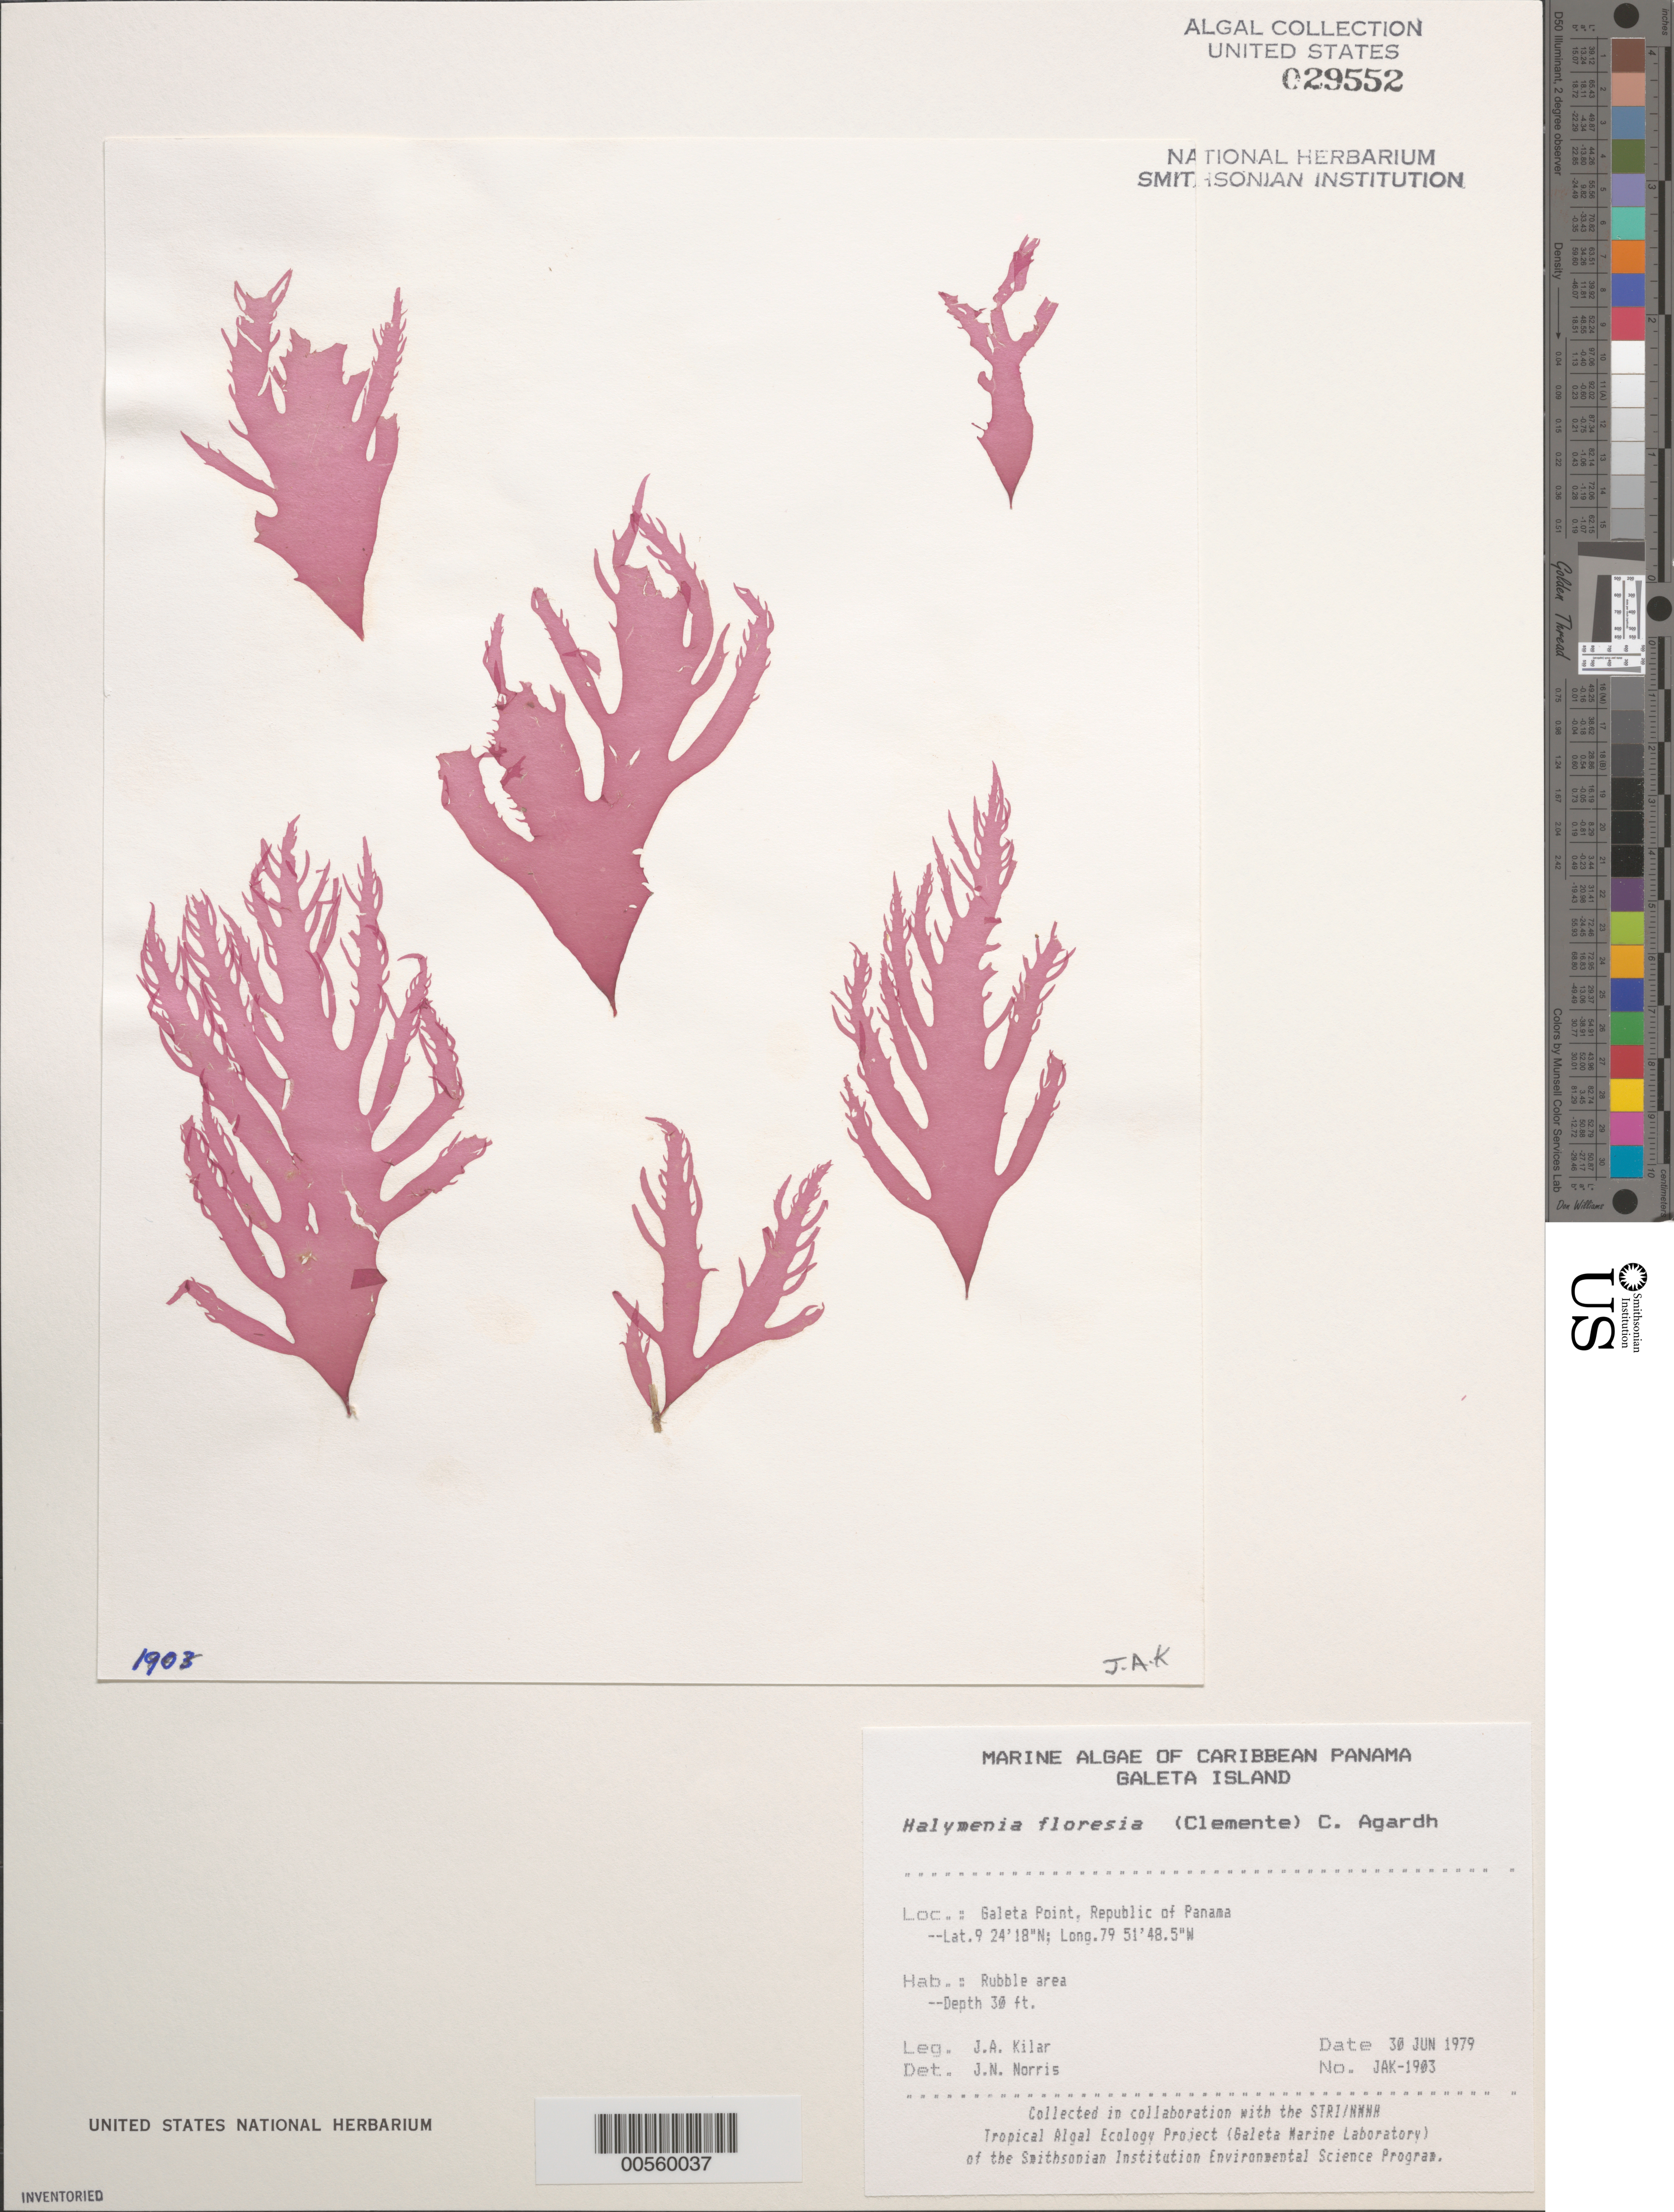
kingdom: Plantae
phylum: Rhodophyta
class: Florideophyceae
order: Halymeniales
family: Halymeniaceae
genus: Halymenia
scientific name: Halymenia floresii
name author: (Clemente) C. Agardh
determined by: Norris, James N.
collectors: J. A. Kilar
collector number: JAK-1903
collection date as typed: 30 Jun 1979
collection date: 1979-06-30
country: Panama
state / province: Colón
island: Galeta Island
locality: Galeta Point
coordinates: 9 24' 18" N, 79 51' 48.5" W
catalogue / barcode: US 29552